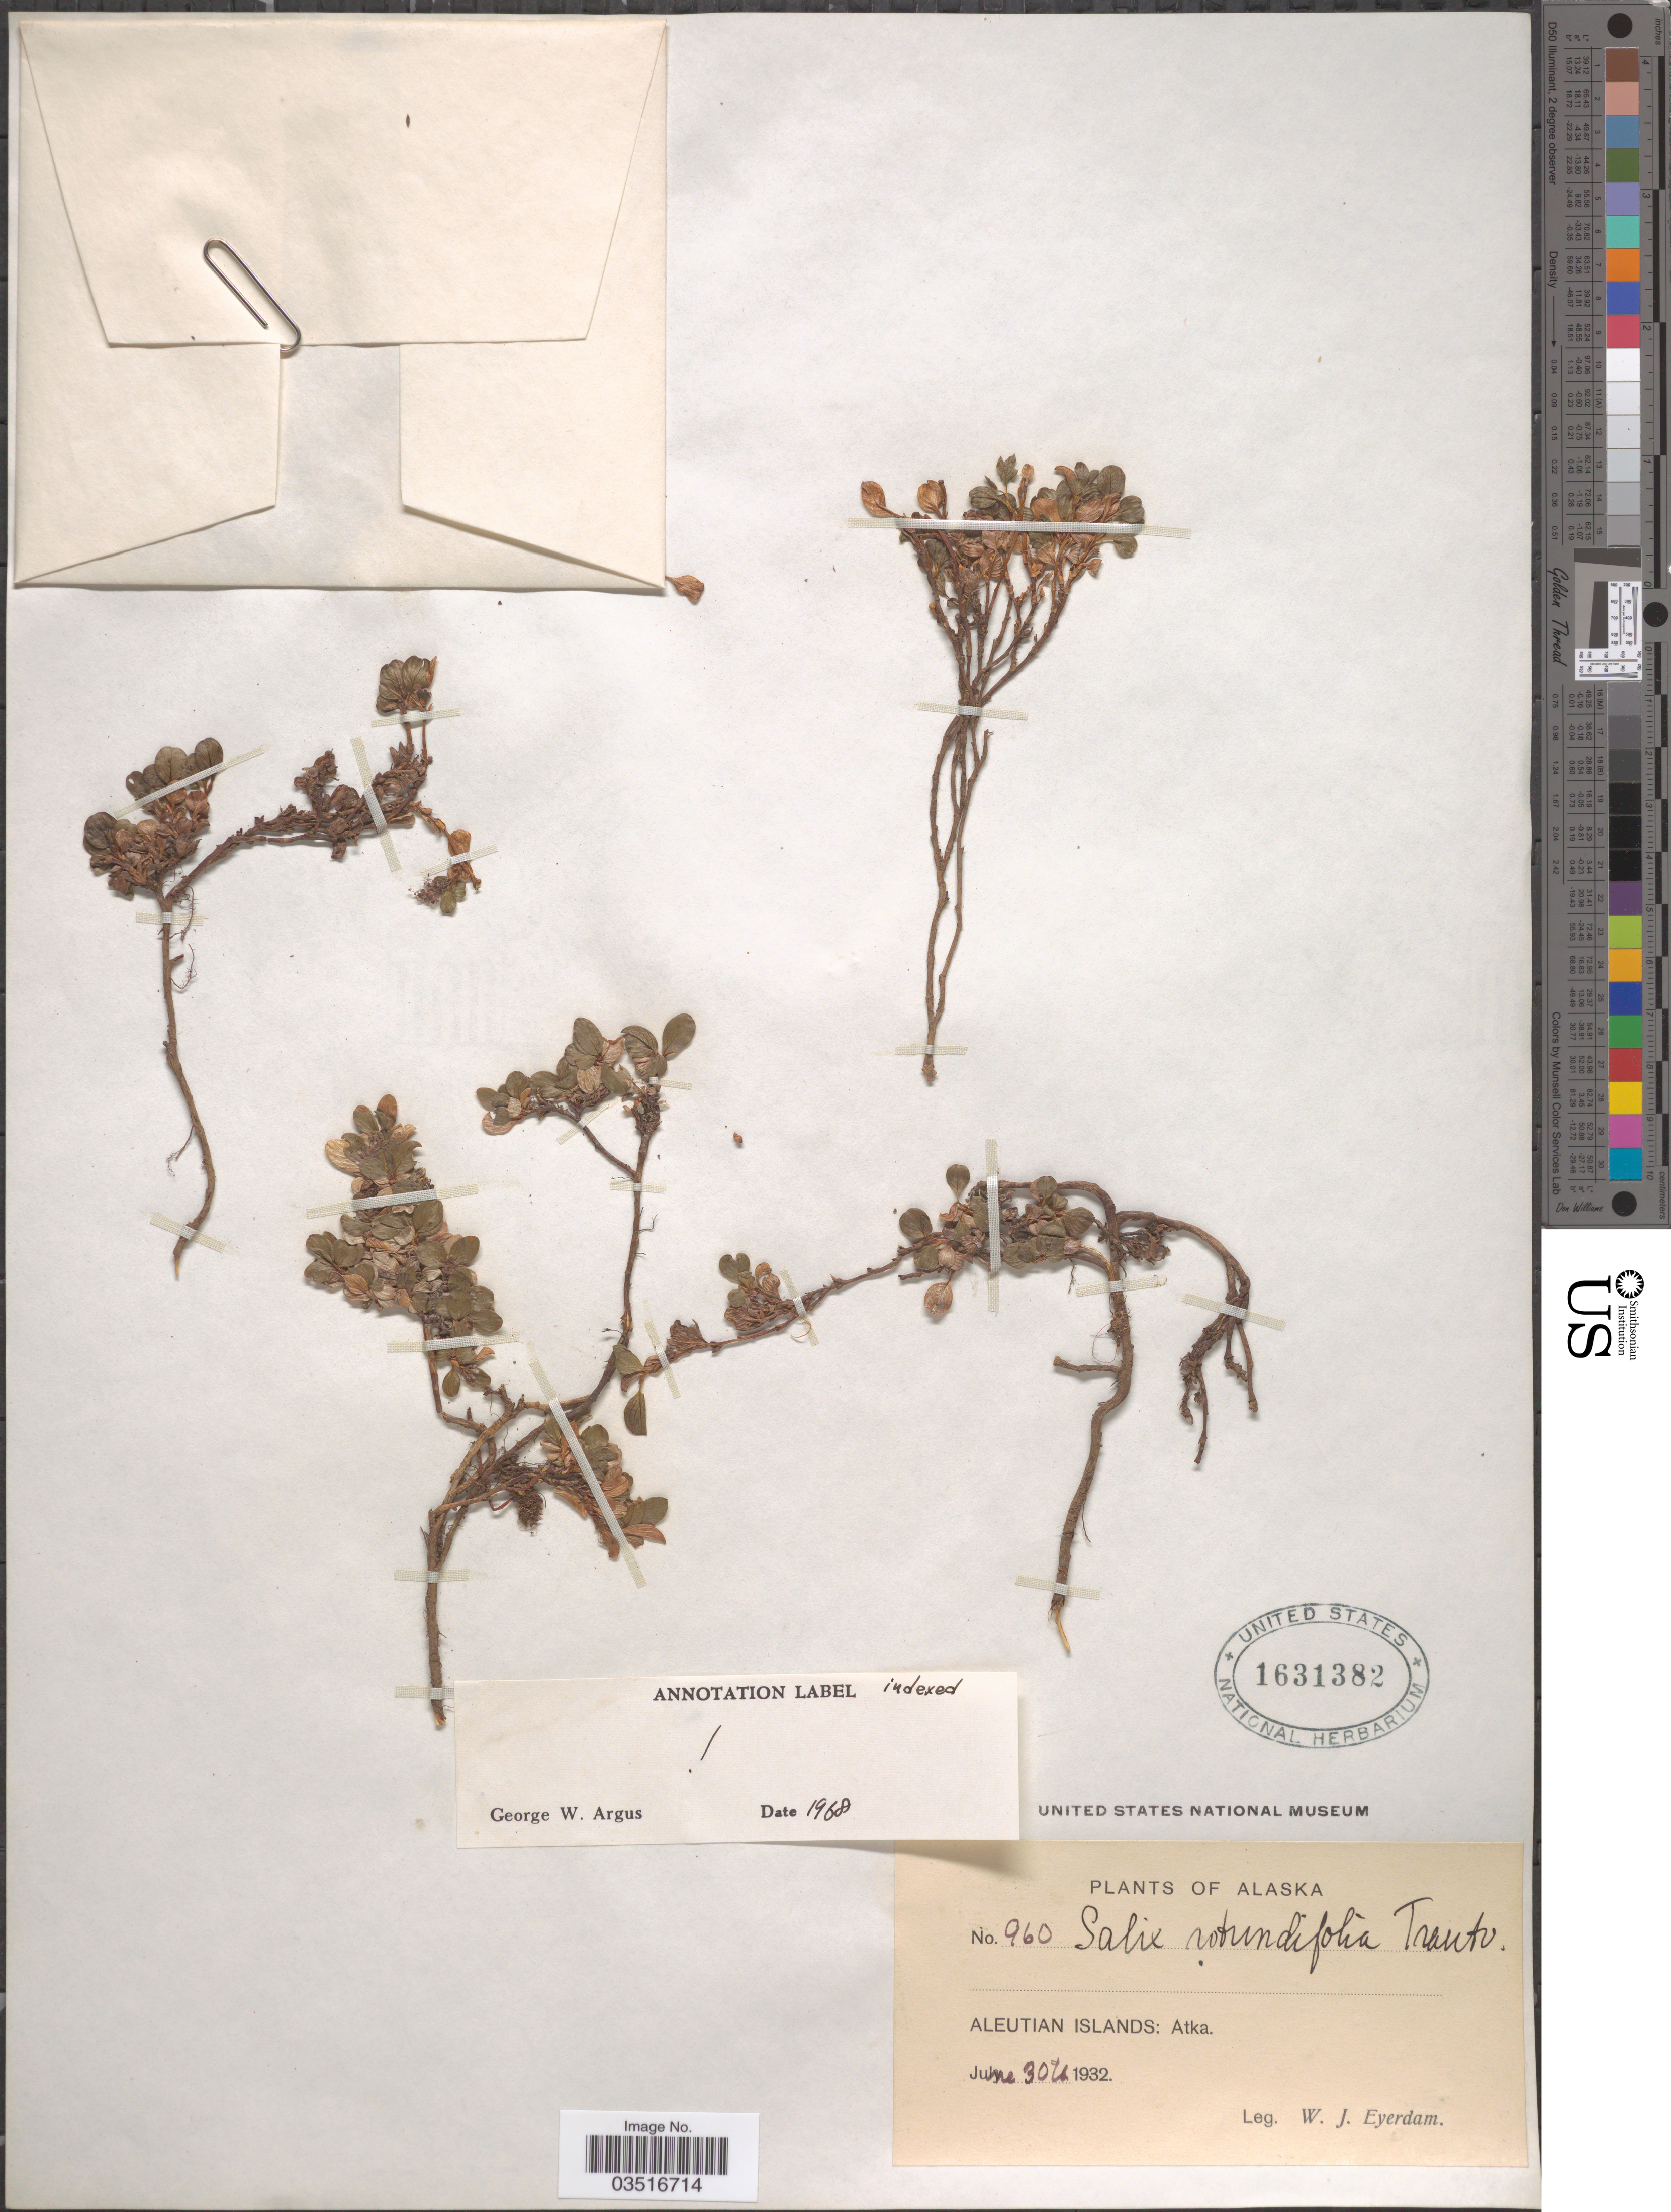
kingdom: Plantae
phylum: Tracheophyta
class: Magnoliopsida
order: Malpighiales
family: Salicaceae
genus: Salix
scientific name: Salix rotundifolia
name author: Trautv.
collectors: W. J. Eyerdam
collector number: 960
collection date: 1932-06-30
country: United States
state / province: Alaska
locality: Aleutian Islands: Atka.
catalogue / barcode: US 1631382